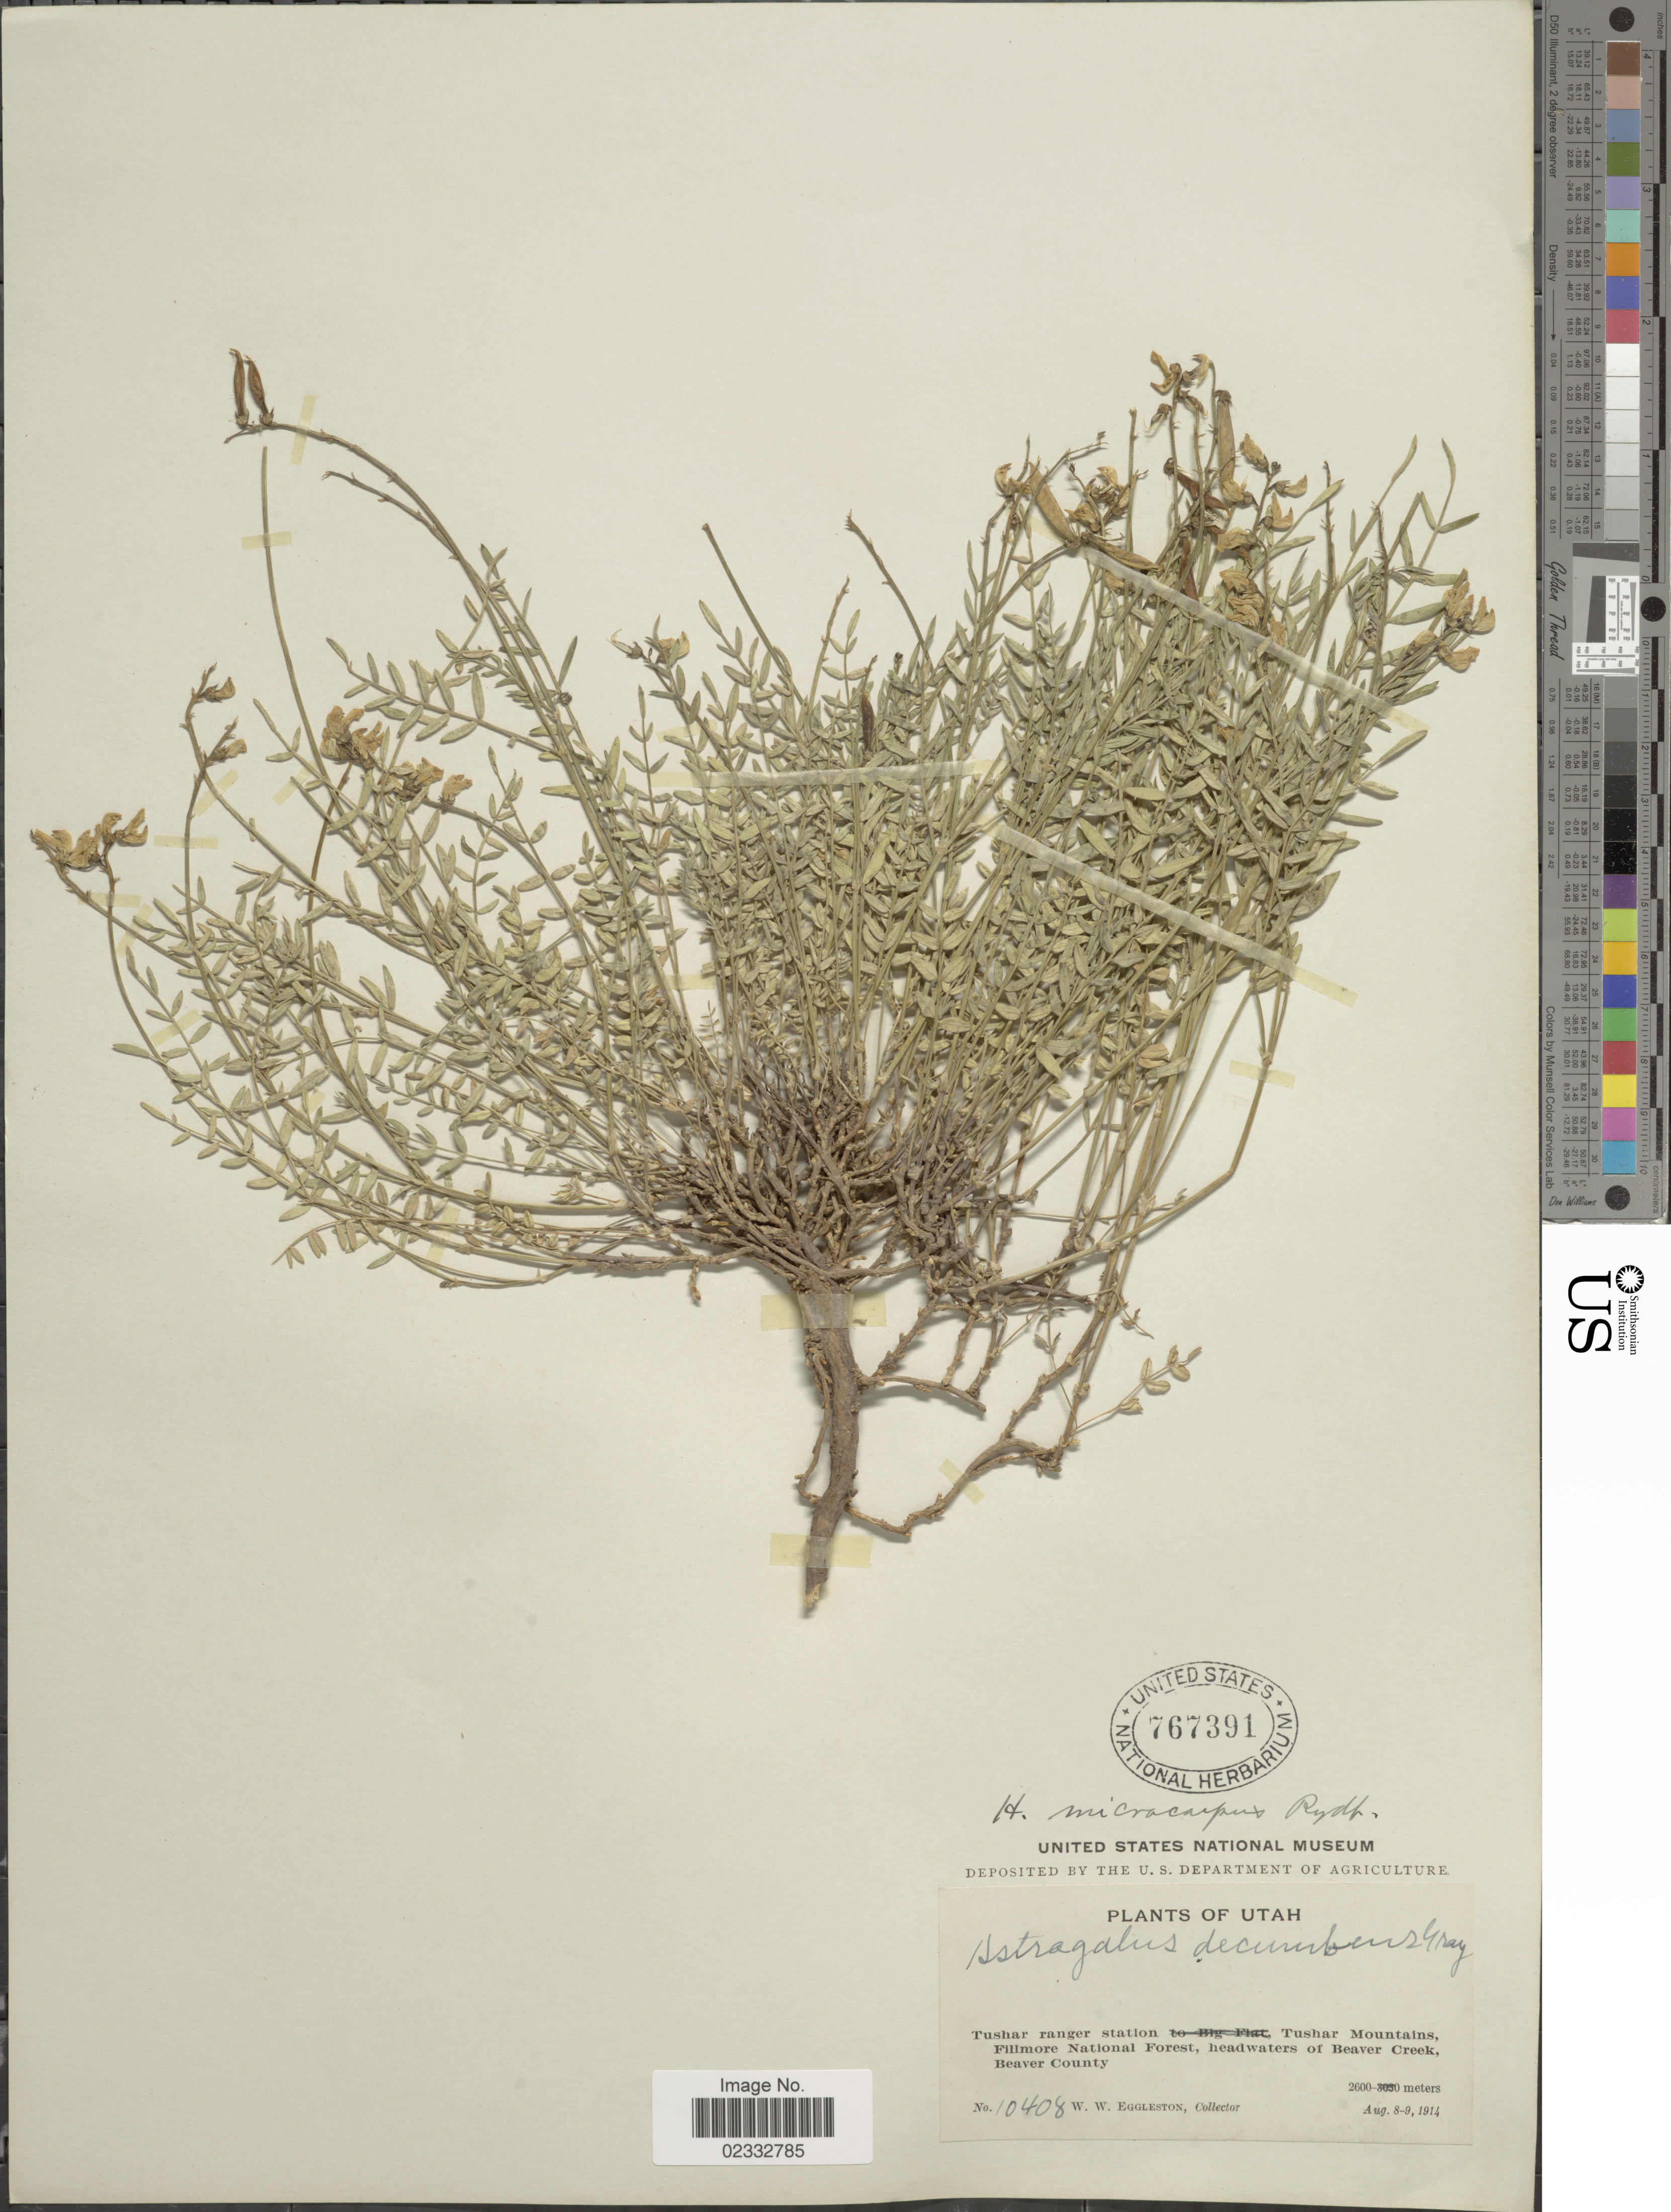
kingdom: Plantae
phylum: Tracheophyta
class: Magnoliopsida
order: Fabales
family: Fabaceae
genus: Astragalus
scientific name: Astragalus microcarpus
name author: A. DC.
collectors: W. W. Eggleston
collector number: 10408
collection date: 1914-08-08/1914-08-09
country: United States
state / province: Utah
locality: Tushar ranger station, Tushar Mountains, Fillmore National Forest, headwaters of Beaver Creek, Beaver County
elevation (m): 2600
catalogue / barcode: US 767391